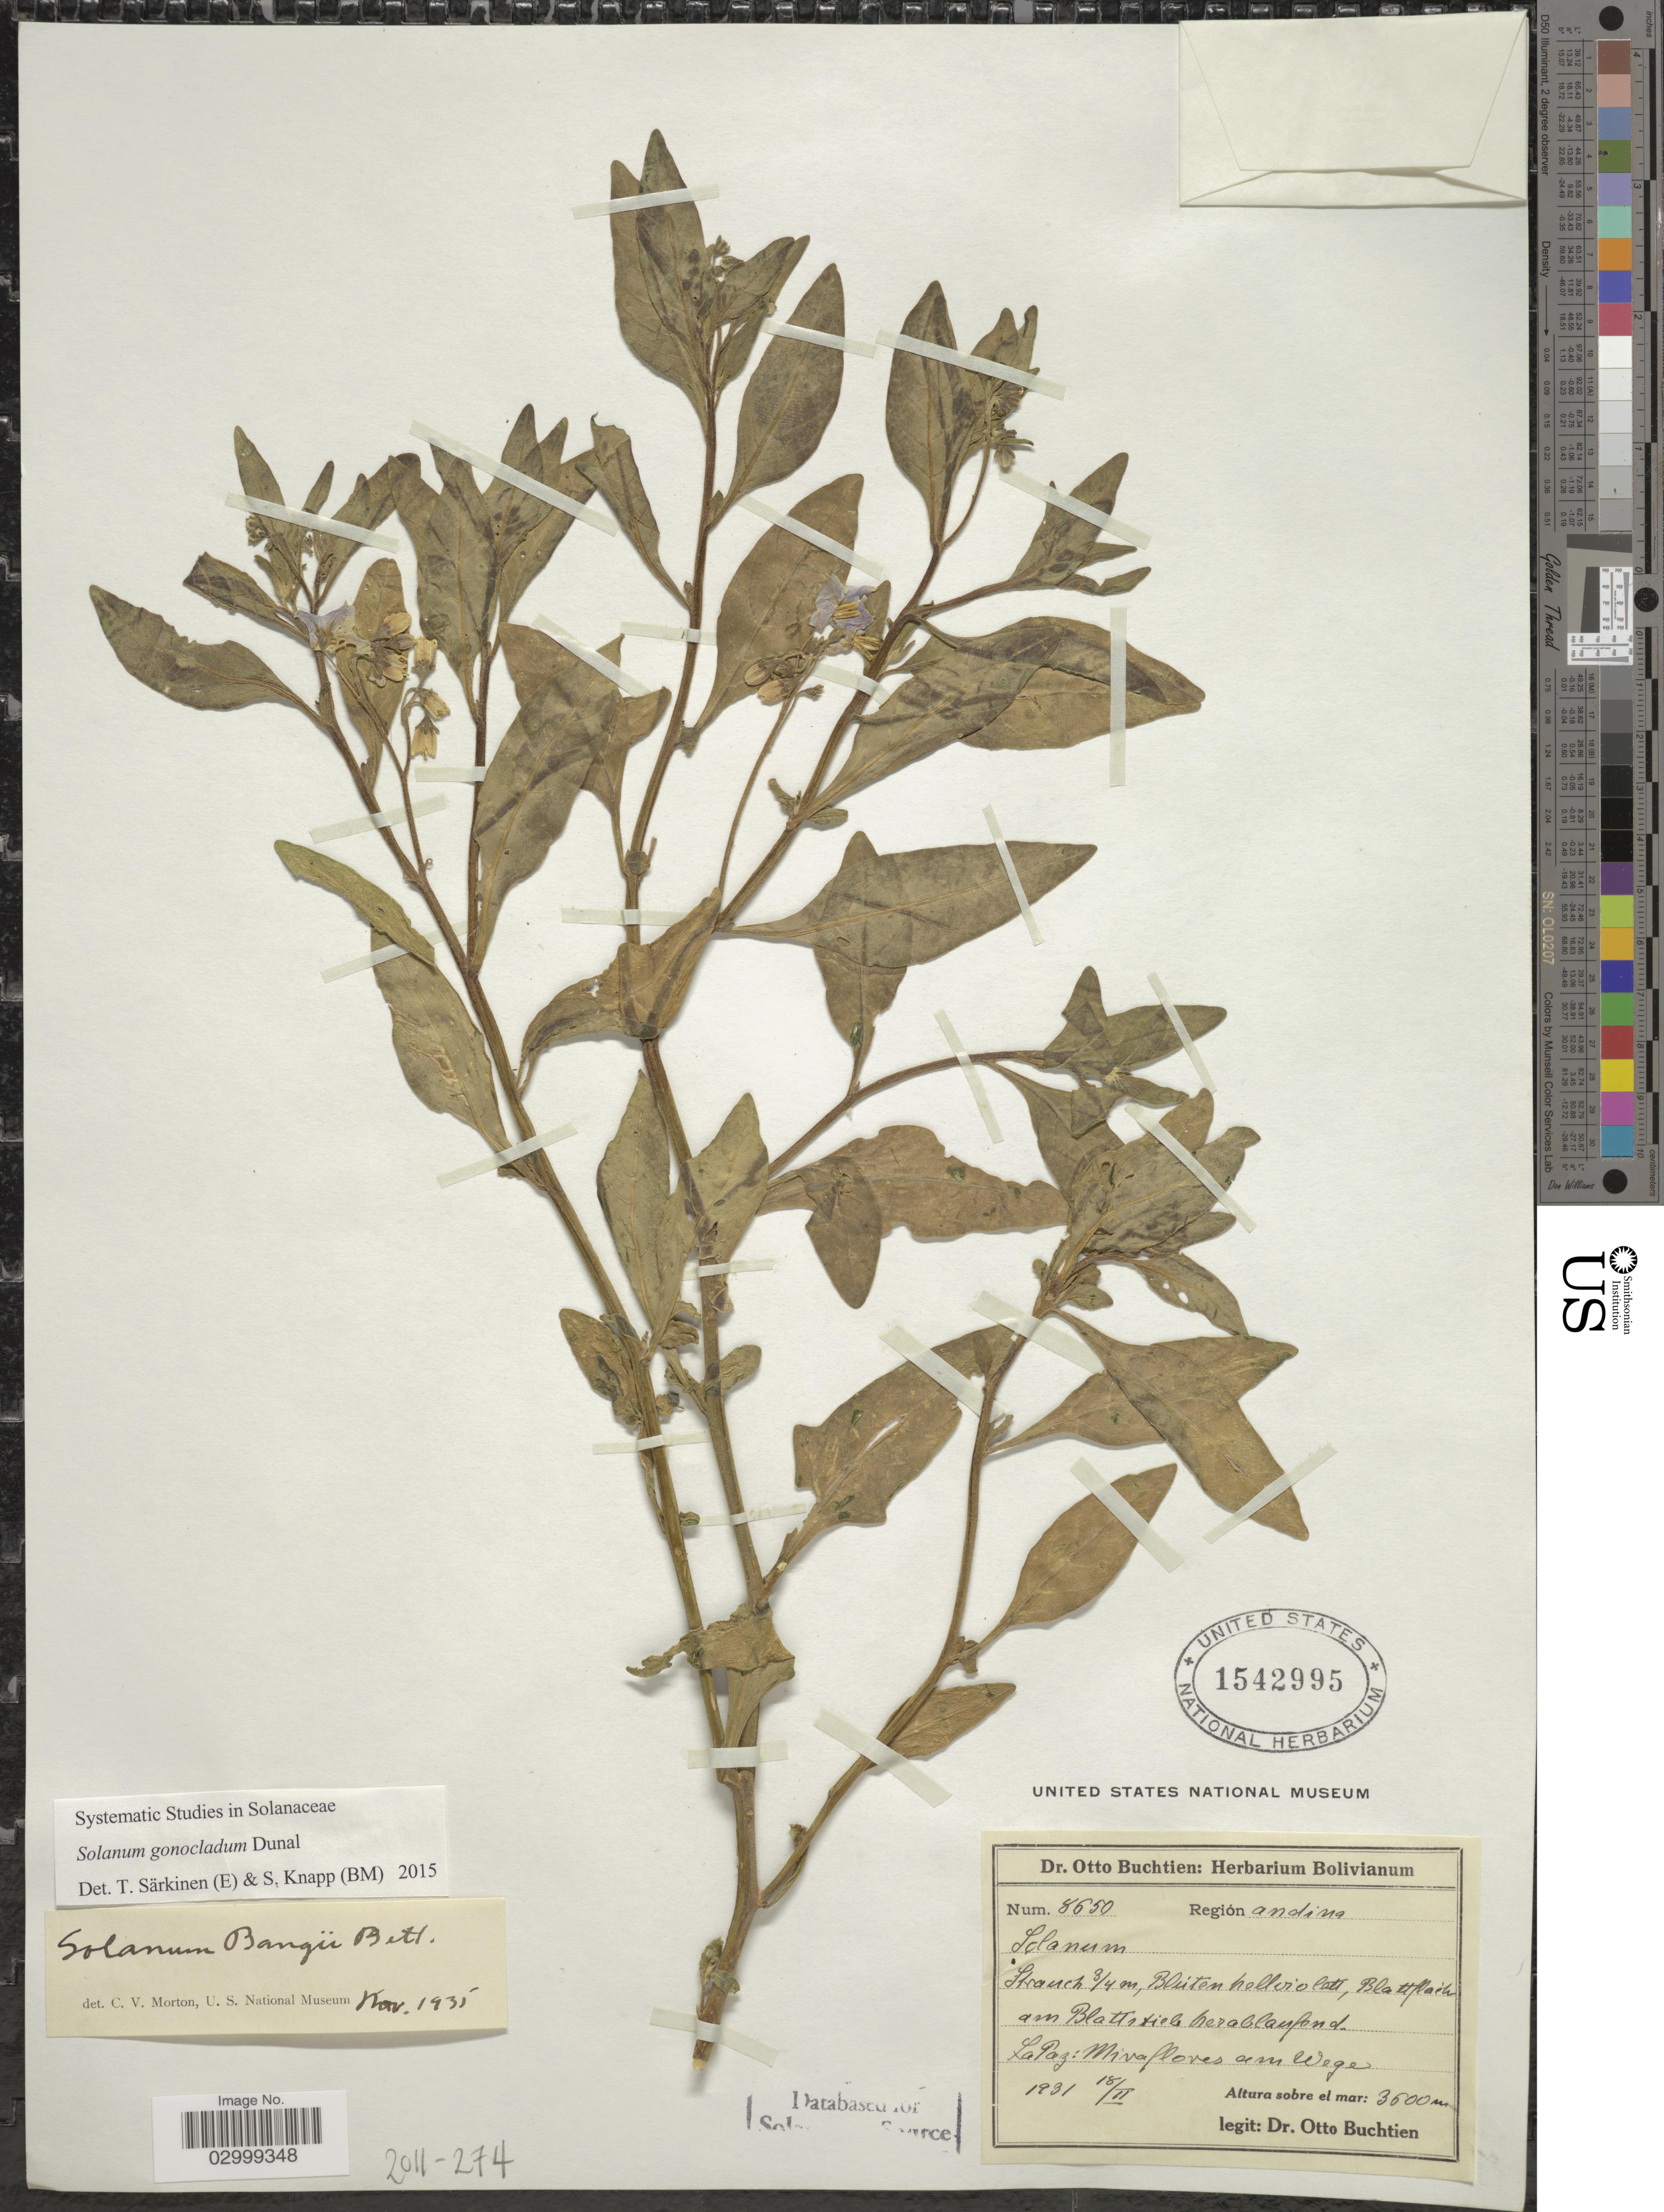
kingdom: Plantae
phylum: Tracheophyta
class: Magnoliopsida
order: Solanales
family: Solanaceae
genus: Solanum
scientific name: Solanum gonocladum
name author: Dunal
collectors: O. Buchtien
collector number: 8650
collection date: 1931-02-18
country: Bolivia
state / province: La Paz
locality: Miraflores am Wege, Región andina.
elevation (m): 3600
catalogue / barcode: US 1542995